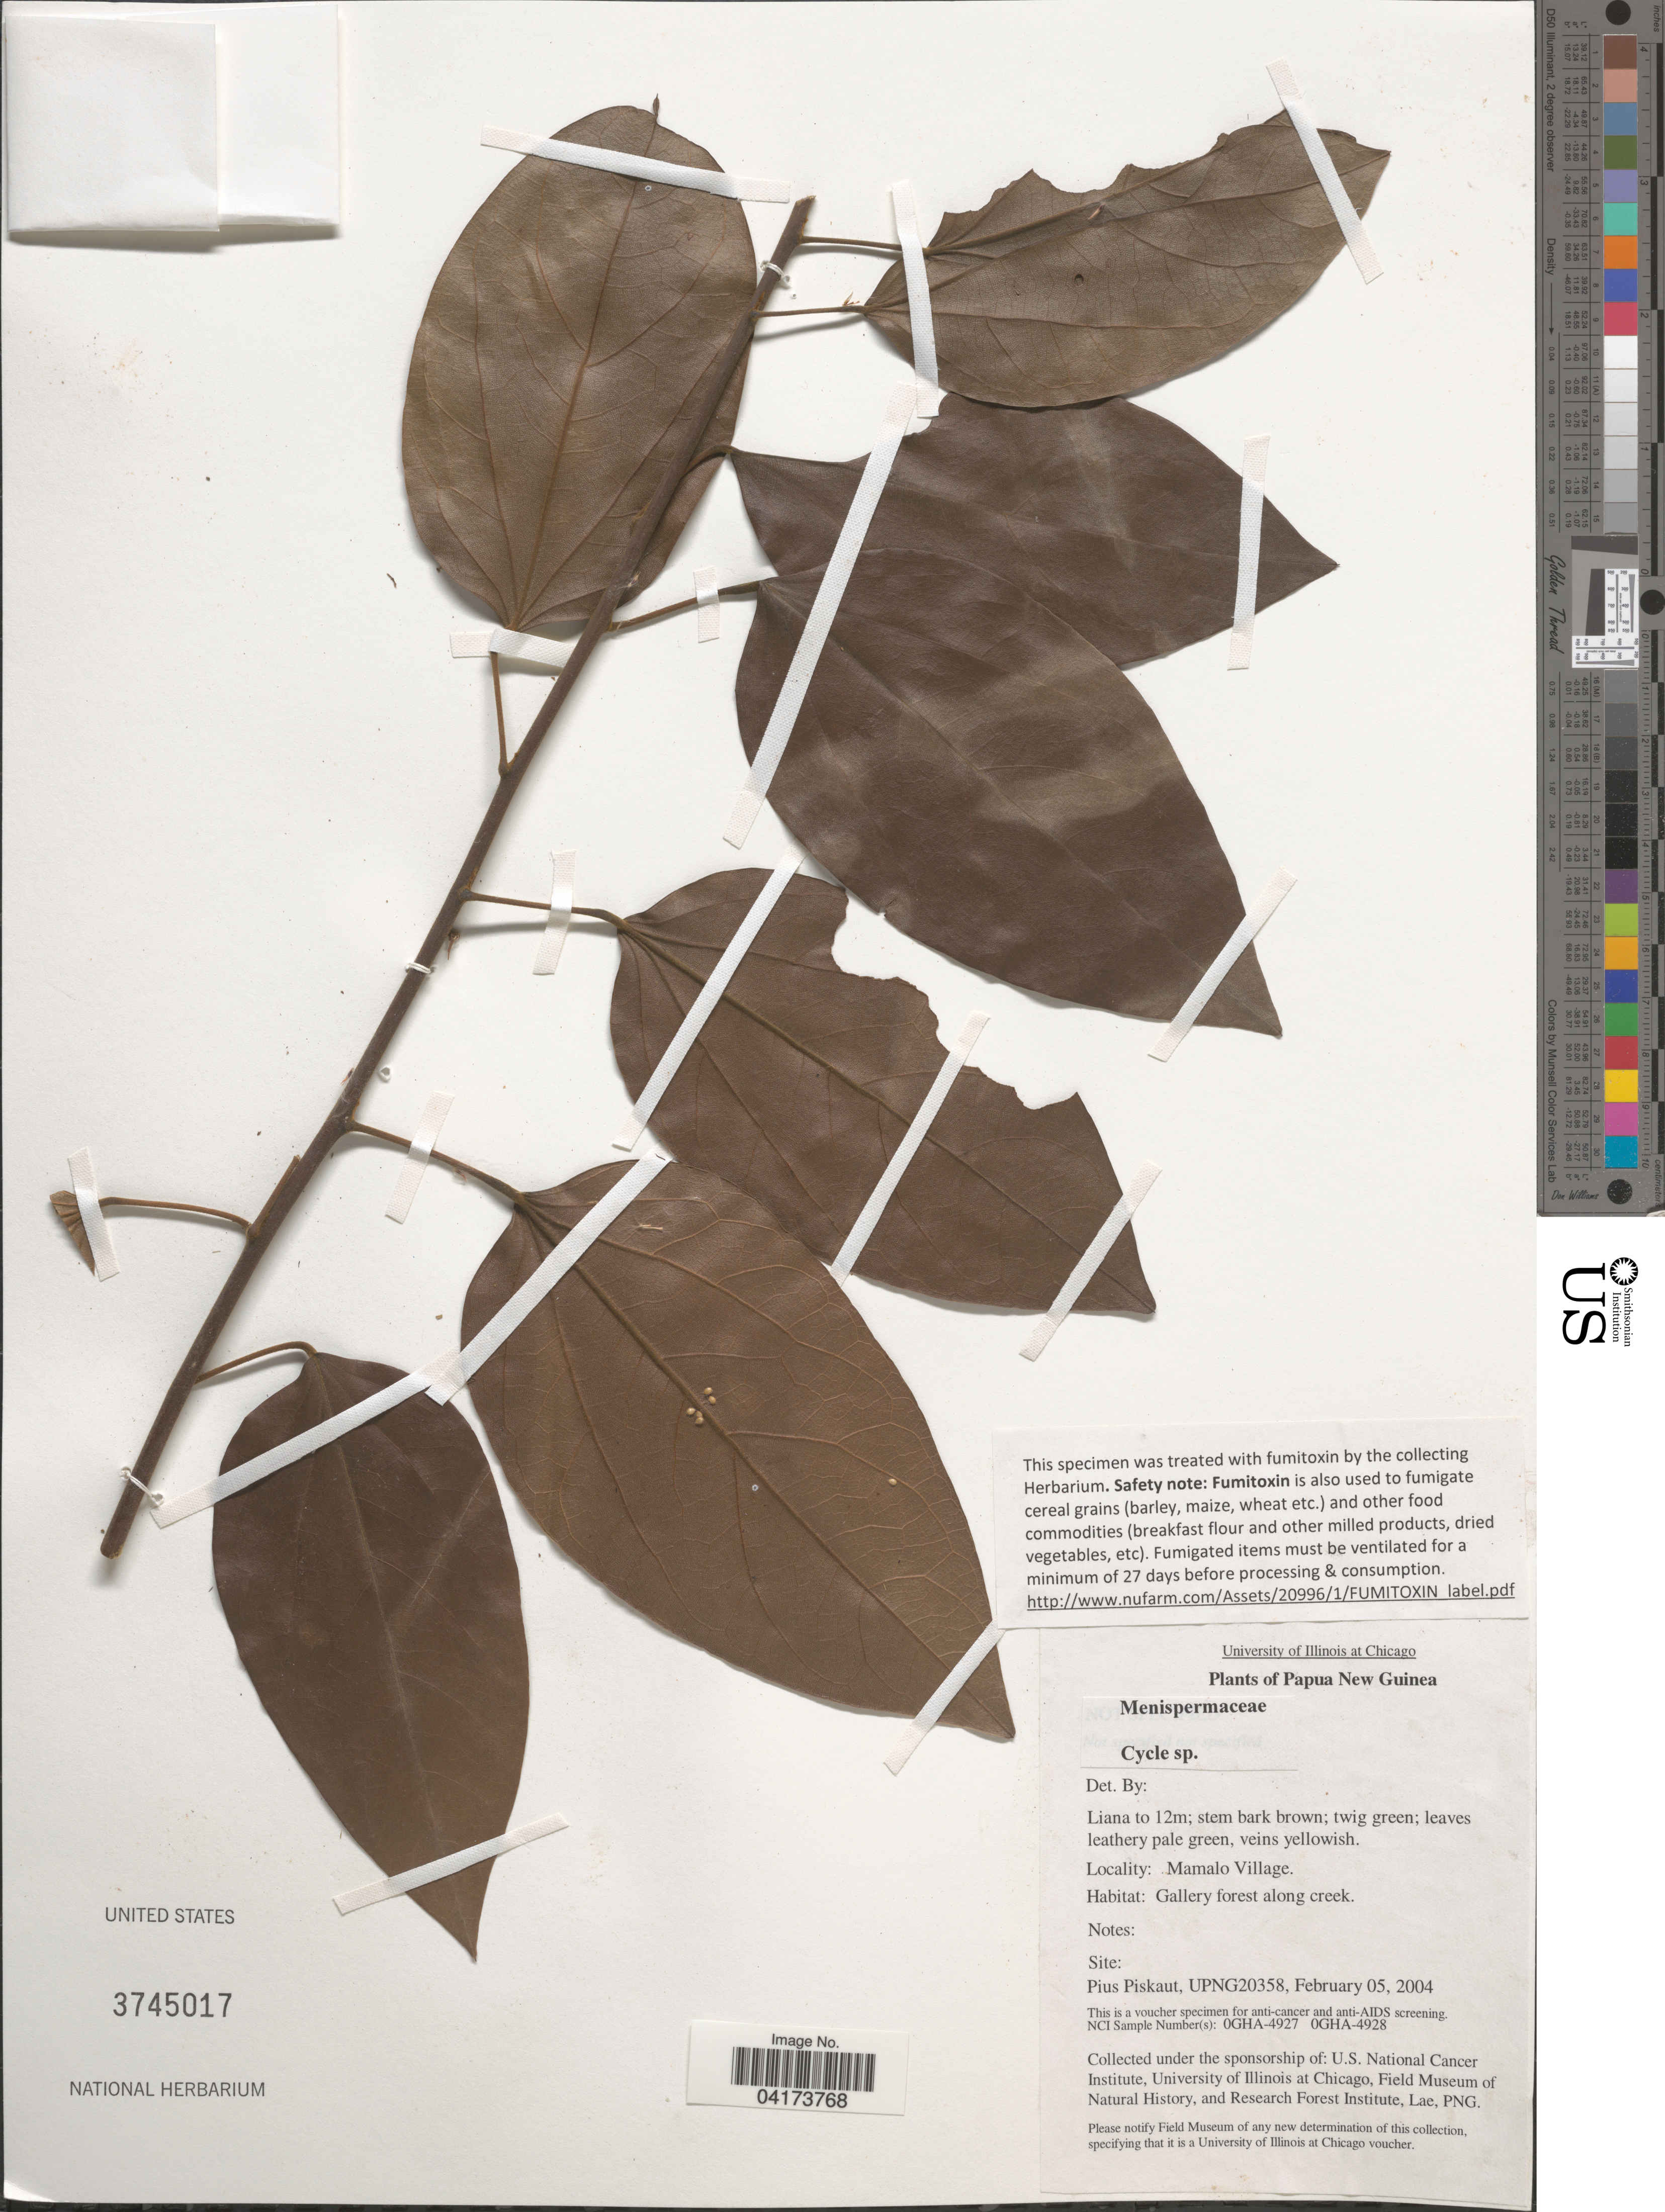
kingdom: Plantae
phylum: Tracheophyta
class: Magnoliopsida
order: Ranunculales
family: Menispermaceae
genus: Cyclea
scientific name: Cyclea sp.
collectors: P. Piskaut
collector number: UPNG20358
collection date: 2004-02-05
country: Papua New Guinea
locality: Mamalo Village.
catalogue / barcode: US 3745017